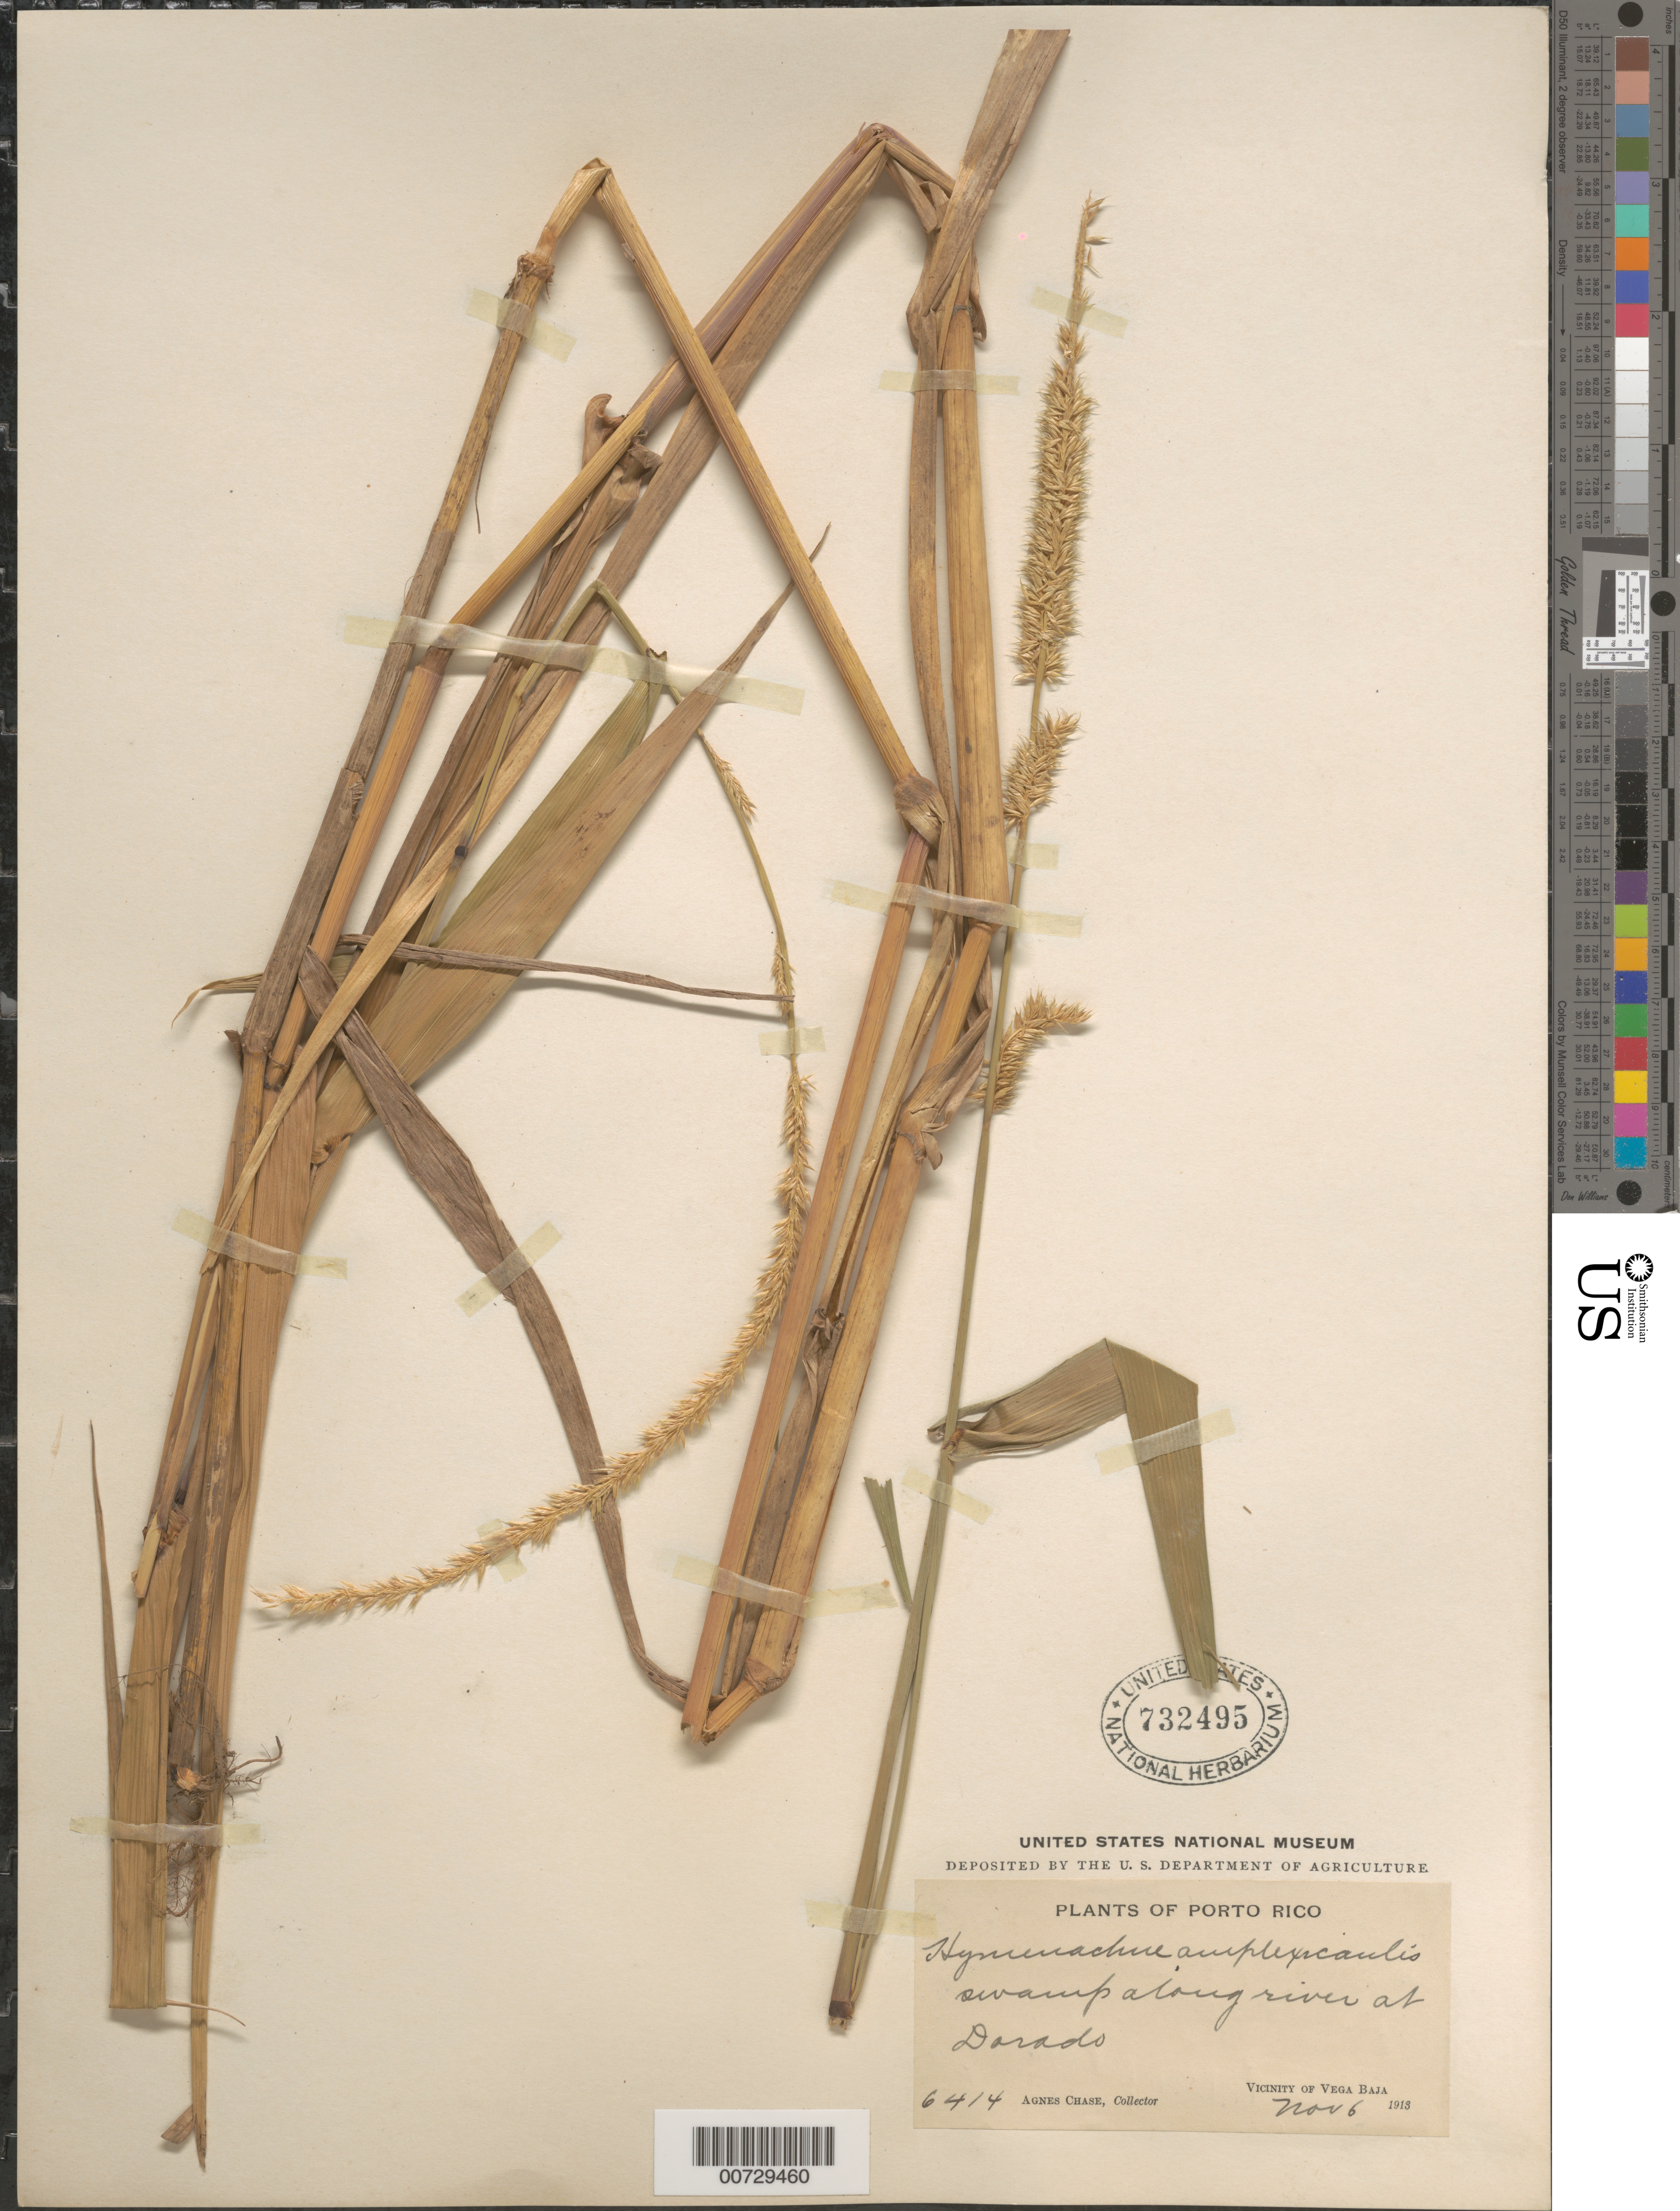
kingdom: Plantae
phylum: Tracheophyta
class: Liliopsida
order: Poales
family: Poaceae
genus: Hymenachne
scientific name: Hymenachne amplexicaulis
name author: (Rudge) Nees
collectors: A. Chase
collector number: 6414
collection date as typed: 06 Nov 1913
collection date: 1913-11-06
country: Puerto Rico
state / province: Vega Baja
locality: Dorado, vic of Vega Baja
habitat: Swamp along river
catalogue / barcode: US 732495